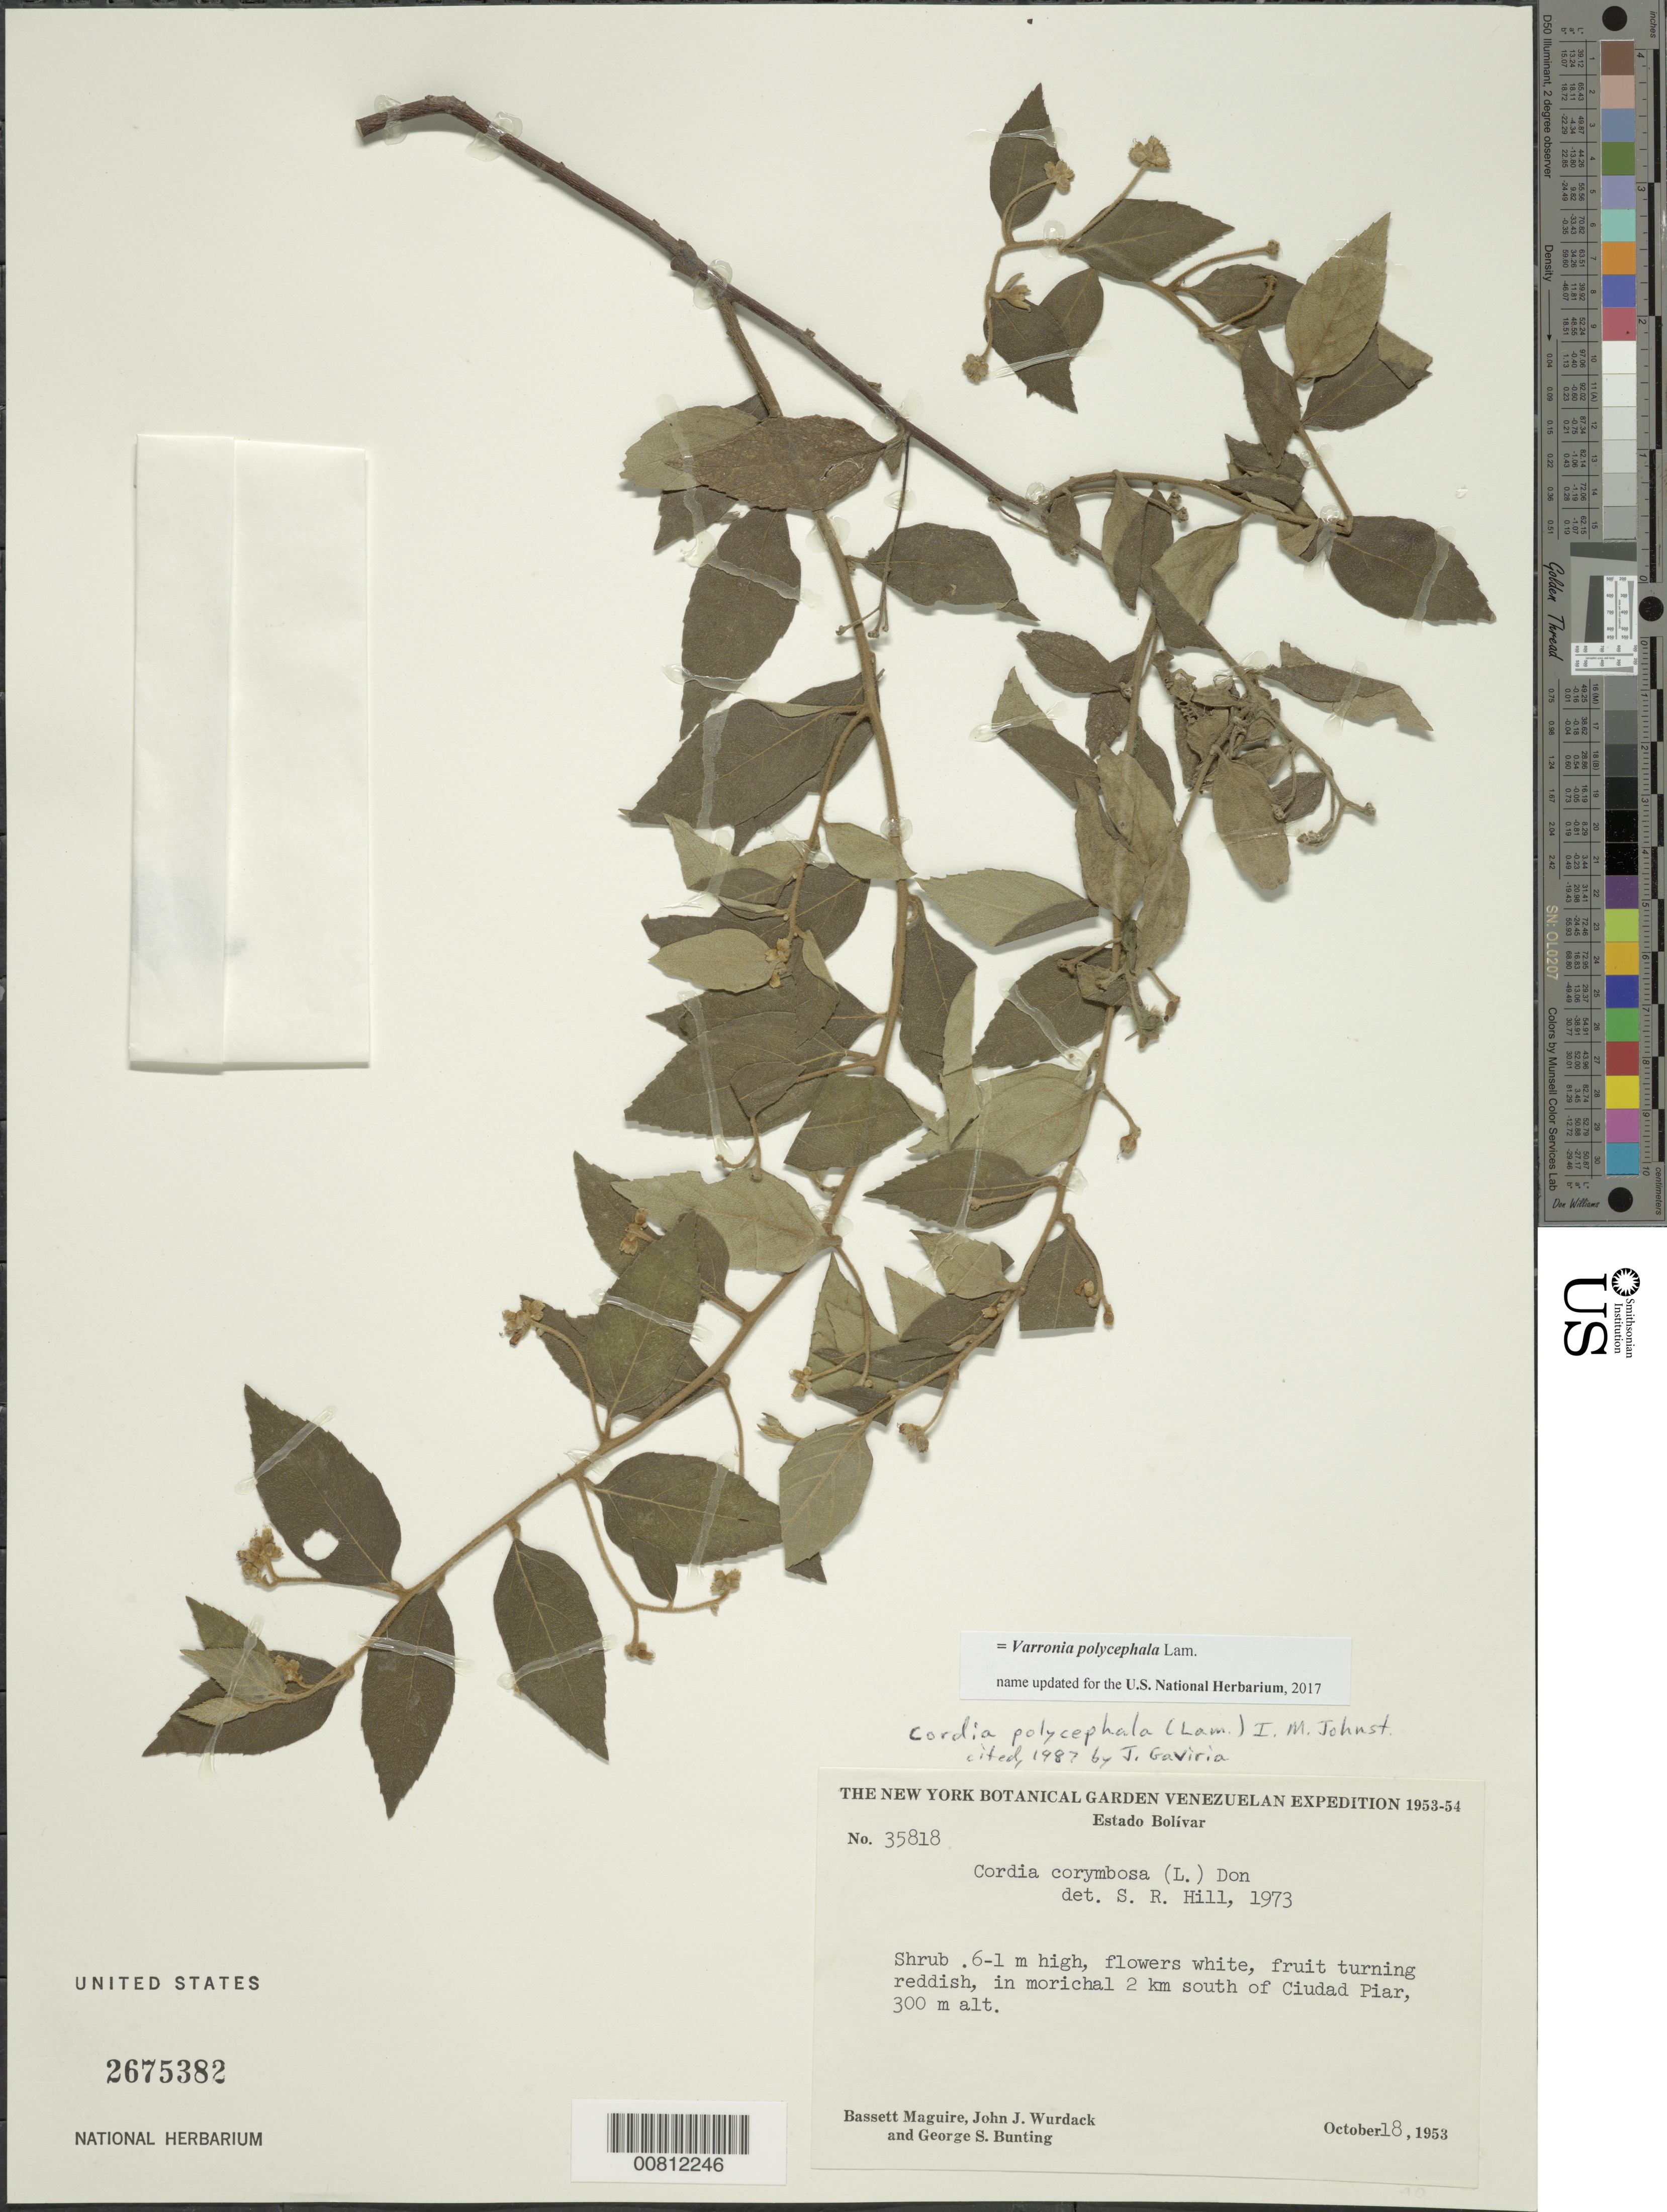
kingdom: Plantae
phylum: Tracheophyta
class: Magnoliopsida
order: Boraginales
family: Cordiaceae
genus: Varronia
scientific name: Varronia polycephala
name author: Lam.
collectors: B. Maguire, J. J. Wurdack & G. S. Bunting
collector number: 35818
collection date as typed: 18-Oct-53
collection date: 1953-10-18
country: Venezuela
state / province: Bolívar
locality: Ciudad Piar, 2 km S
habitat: Morichal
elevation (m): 300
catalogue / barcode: US 2675382